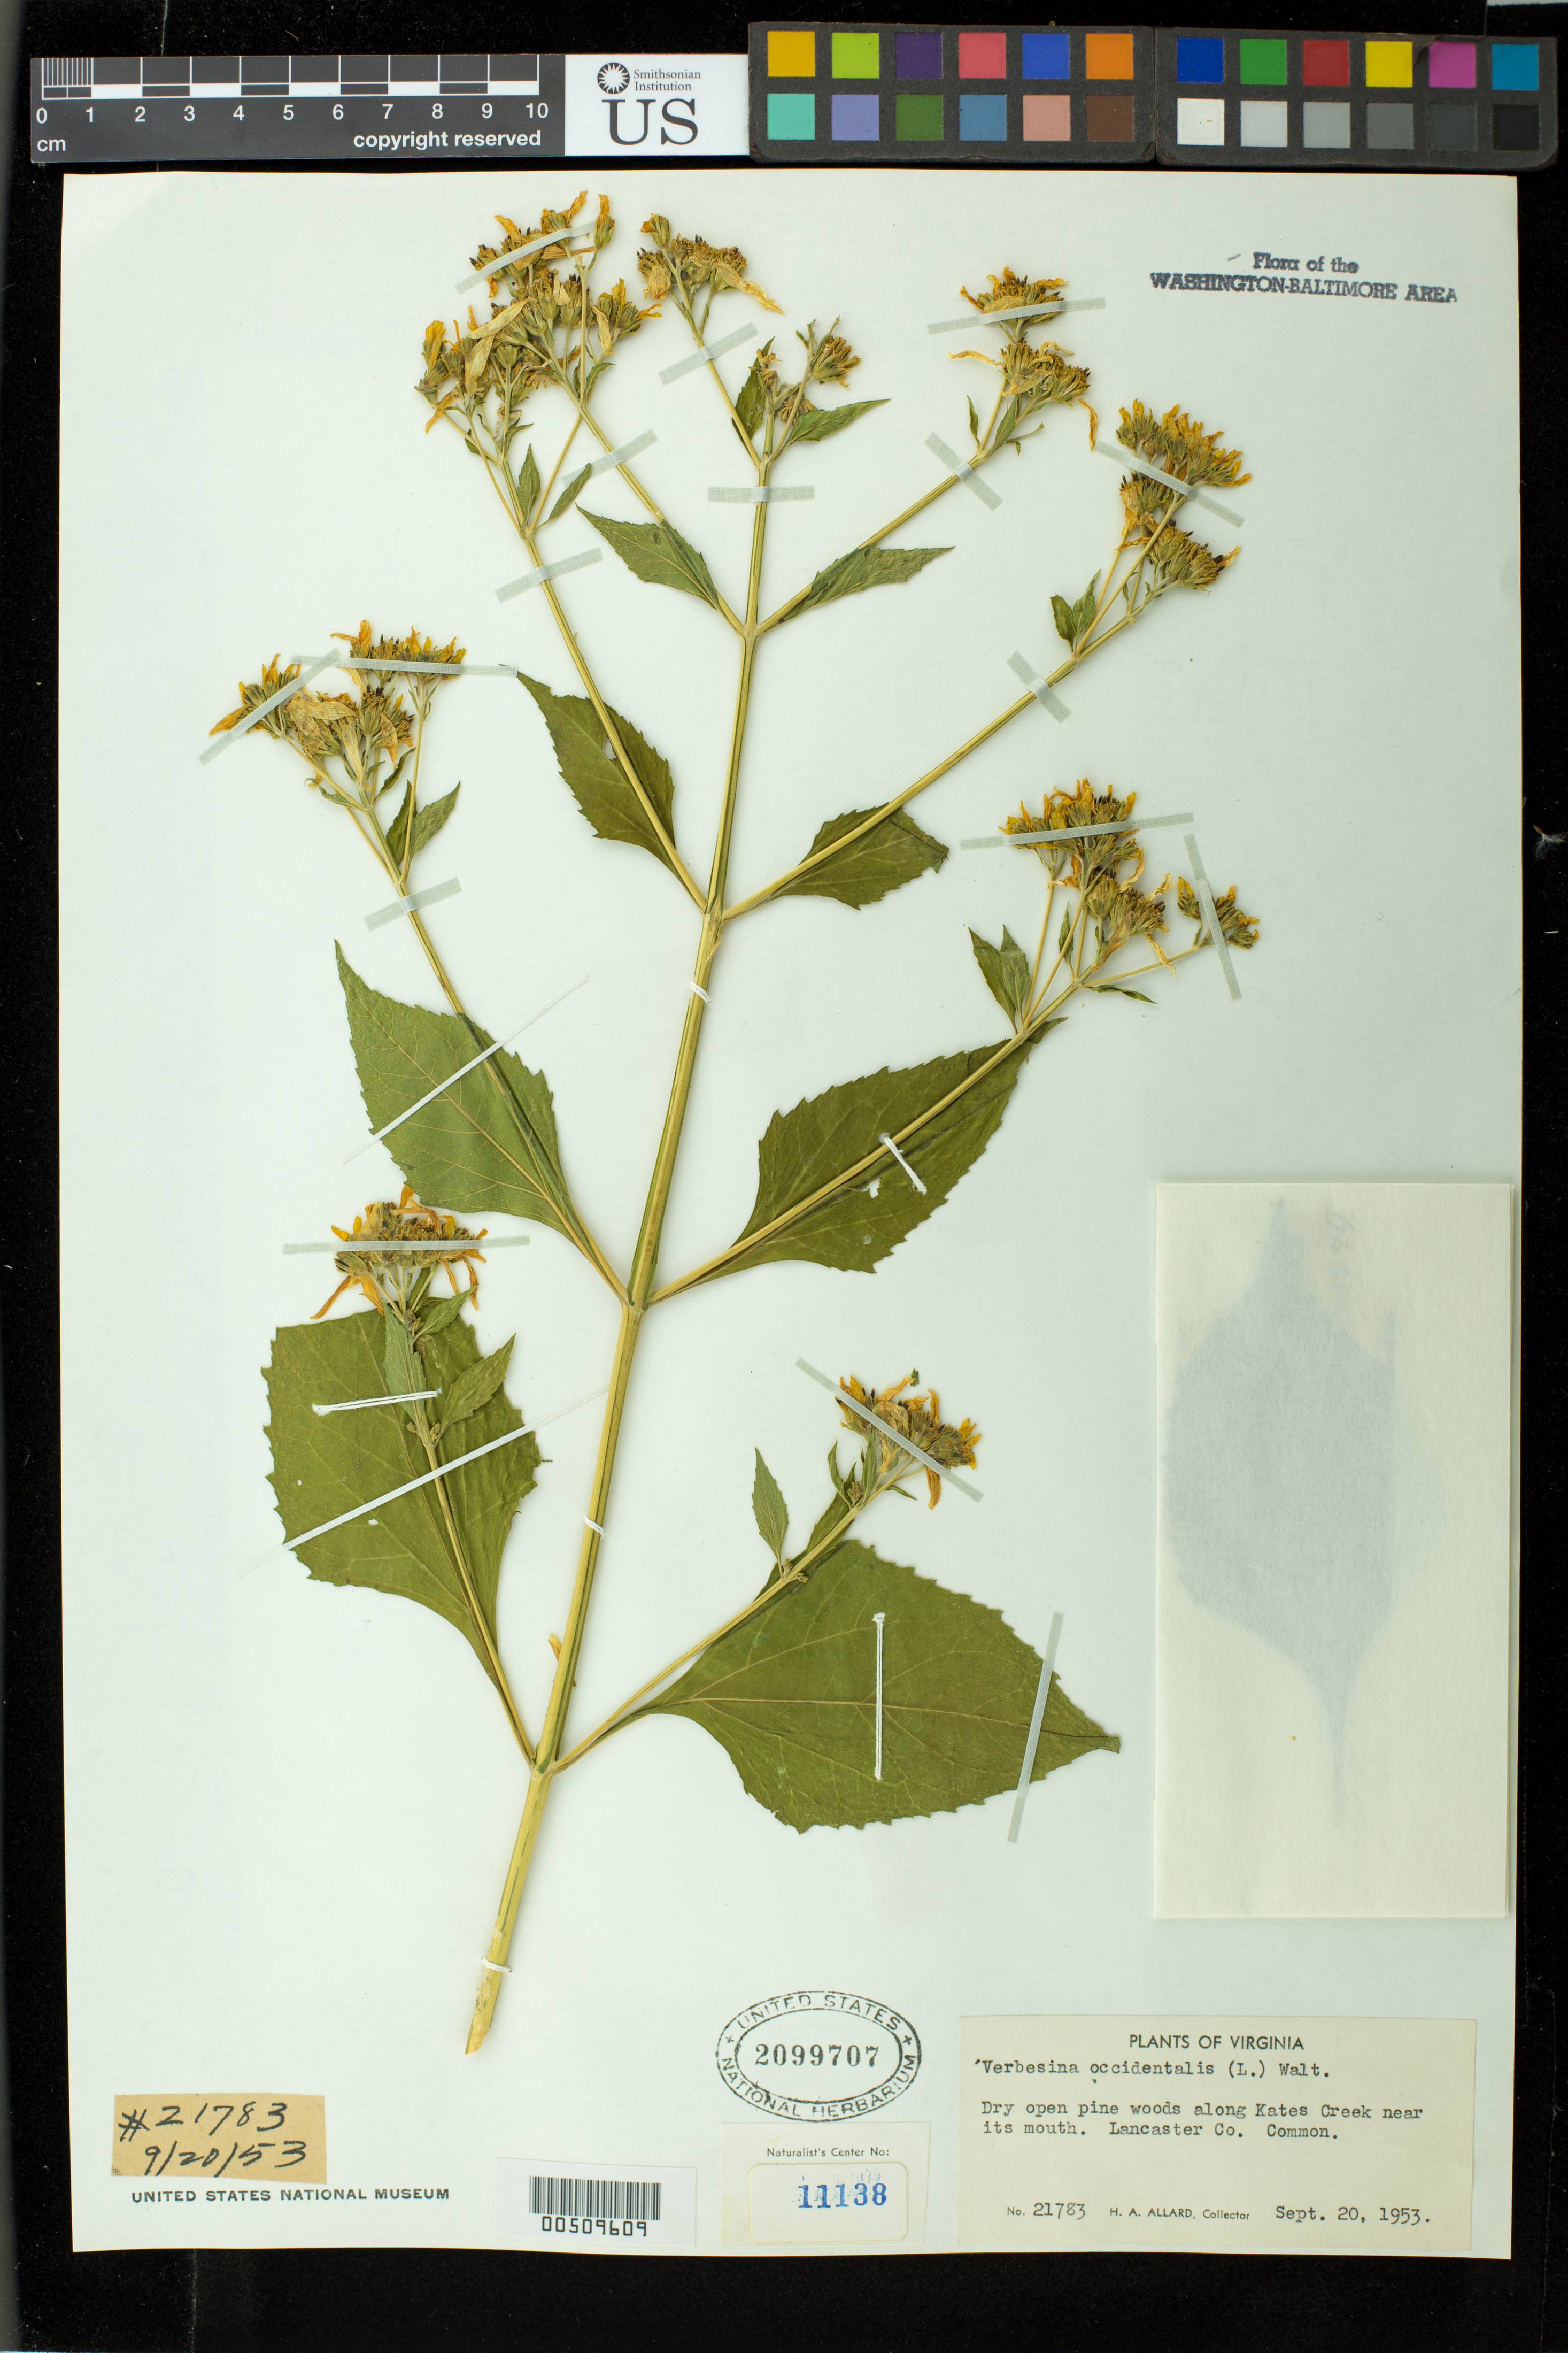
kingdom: Plantae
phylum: Tracheophyta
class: Magnoliopsida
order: Asterales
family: Asteraceae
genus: Verbesina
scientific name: Verbesina occidentalis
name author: (L.) Walter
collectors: H. A. Allard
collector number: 21783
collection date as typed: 20 Sep 1953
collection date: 1953-09-20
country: United States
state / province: Virginia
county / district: Lancaster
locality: Along Kates Creek near its Mouth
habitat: dry open pine woods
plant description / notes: Specimens returned from Naturalist Center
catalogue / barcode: US 2099707